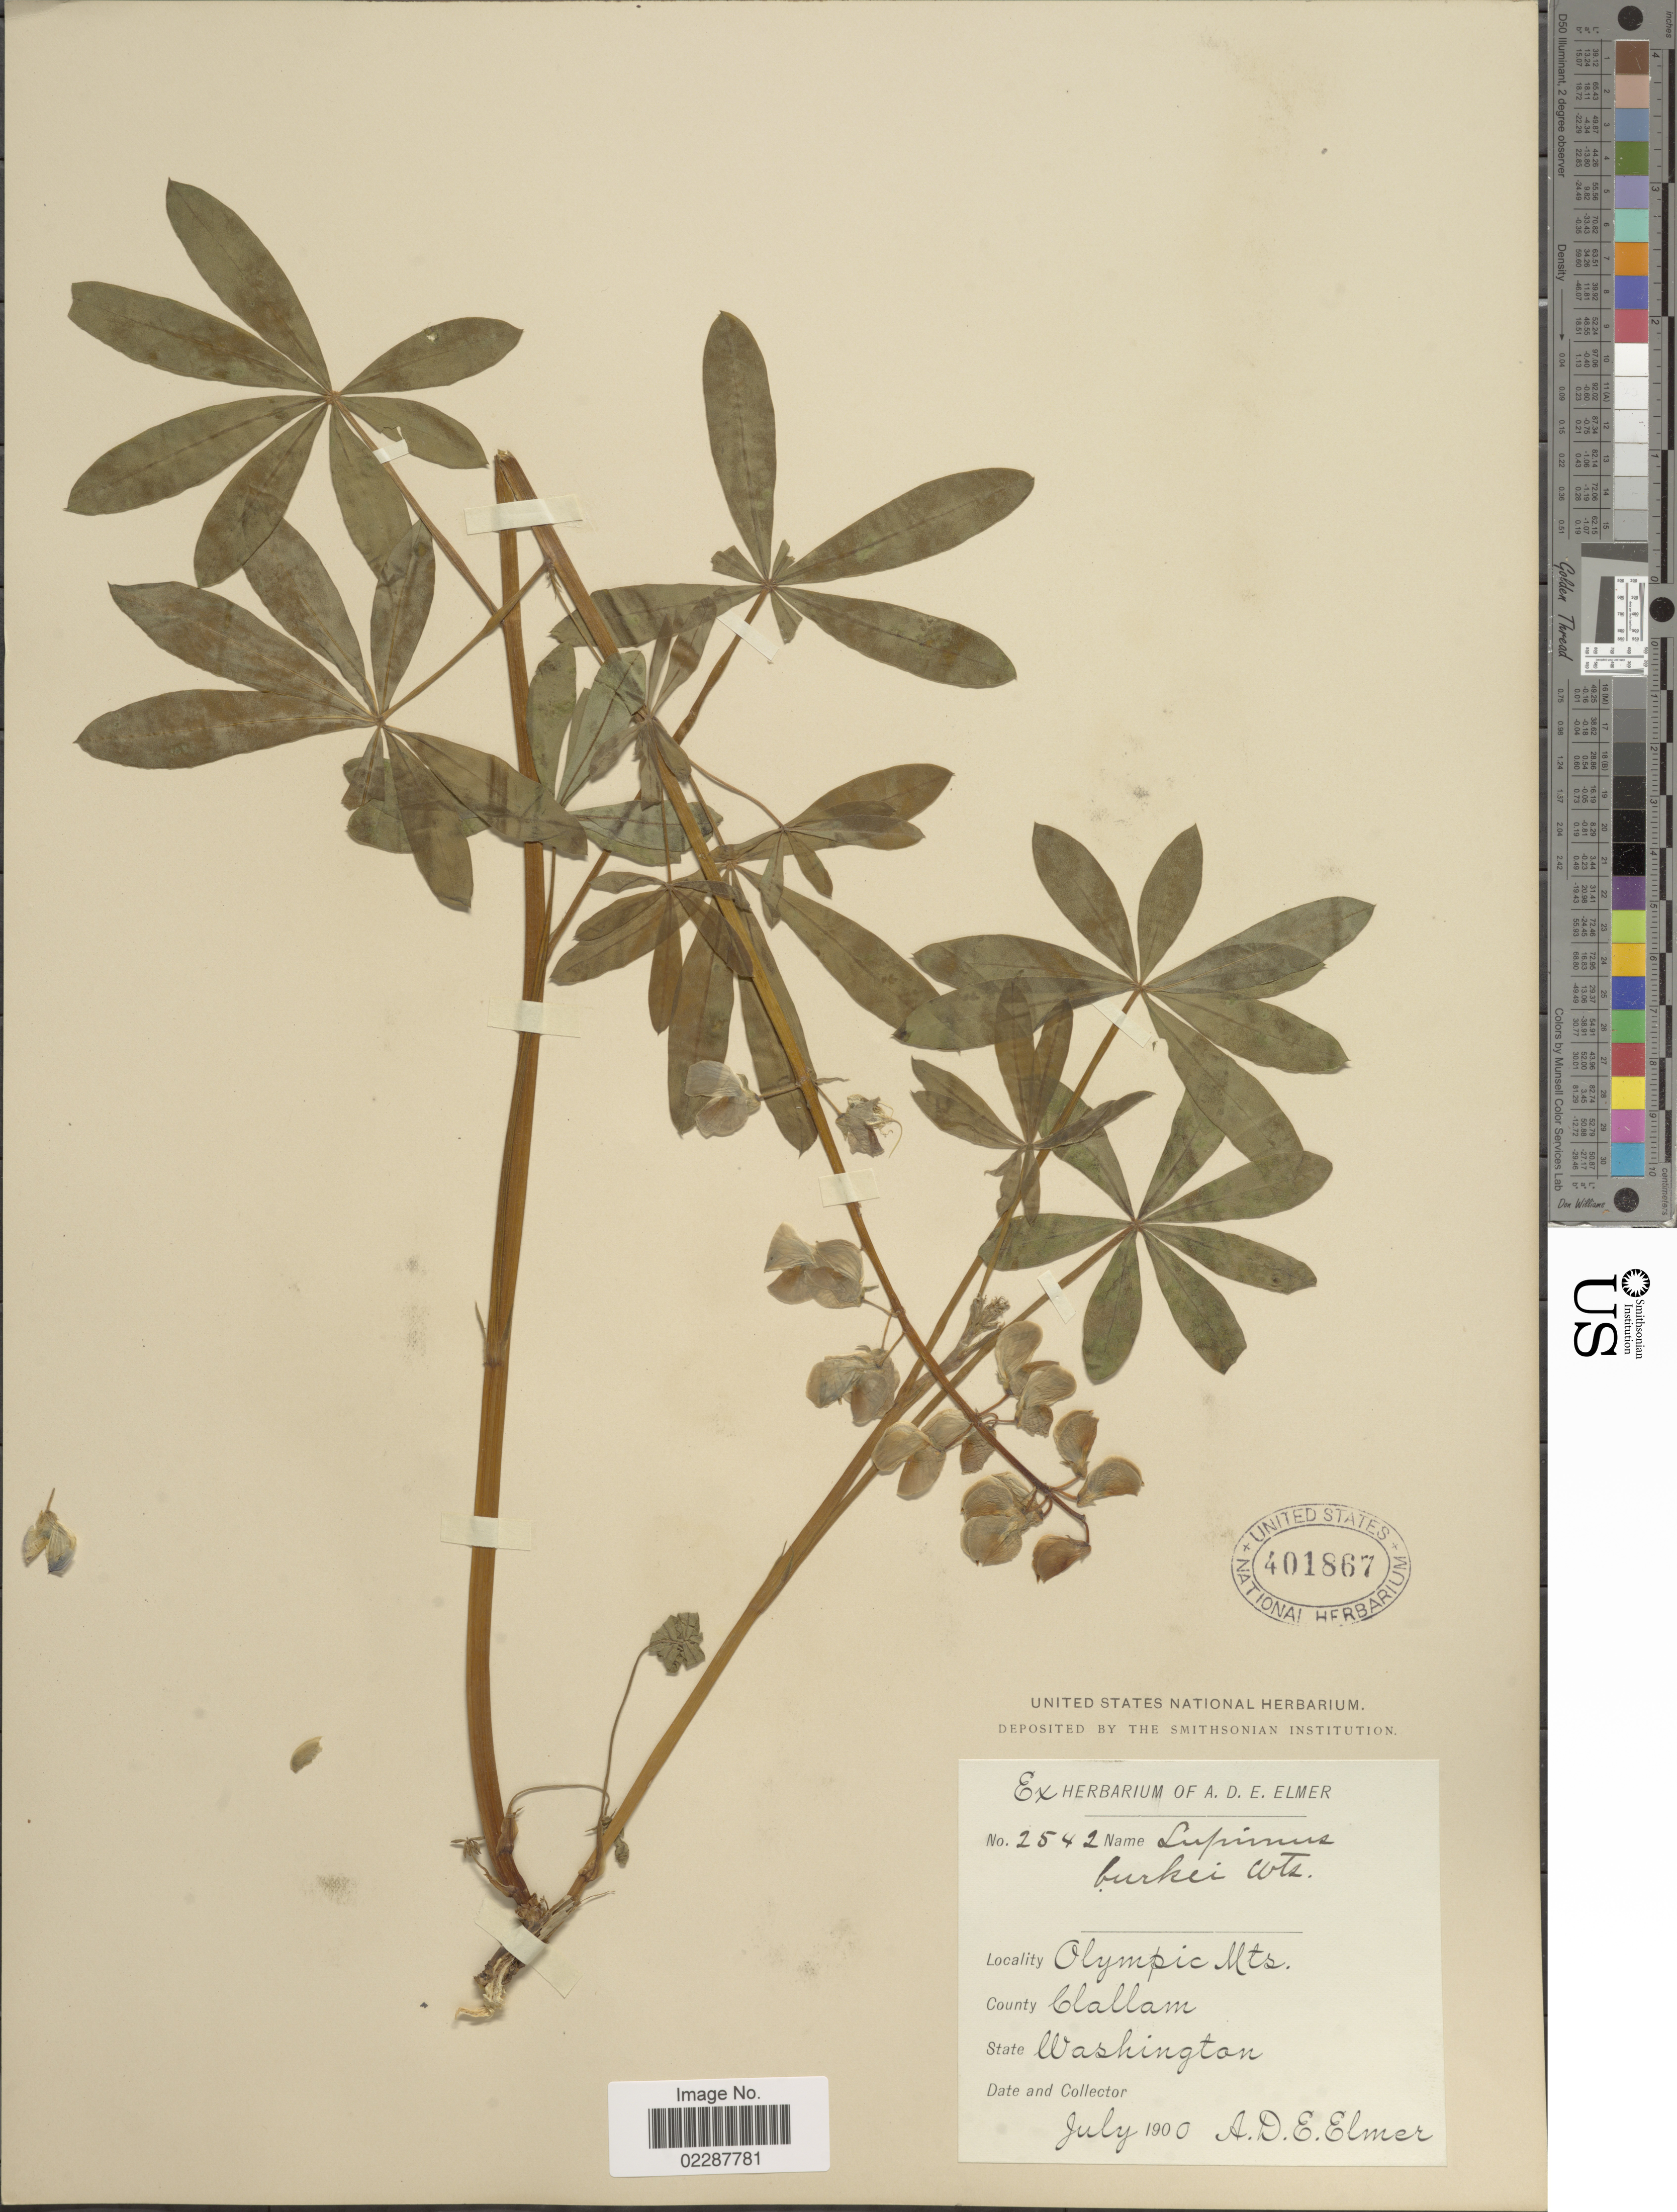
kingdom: Plantae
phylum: Tracheophyta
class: Magnoliopsida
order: Fabales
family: Fabaceae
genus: Lupinus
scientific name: Lupinus subalpinus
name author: Piper & B.L. Rob.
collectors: A. D. E. Elmer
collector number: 2542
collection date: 1900-07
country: United States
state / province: Washington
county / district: Clallam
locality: Olympic Mts, County Clallam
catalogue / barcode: US 401867